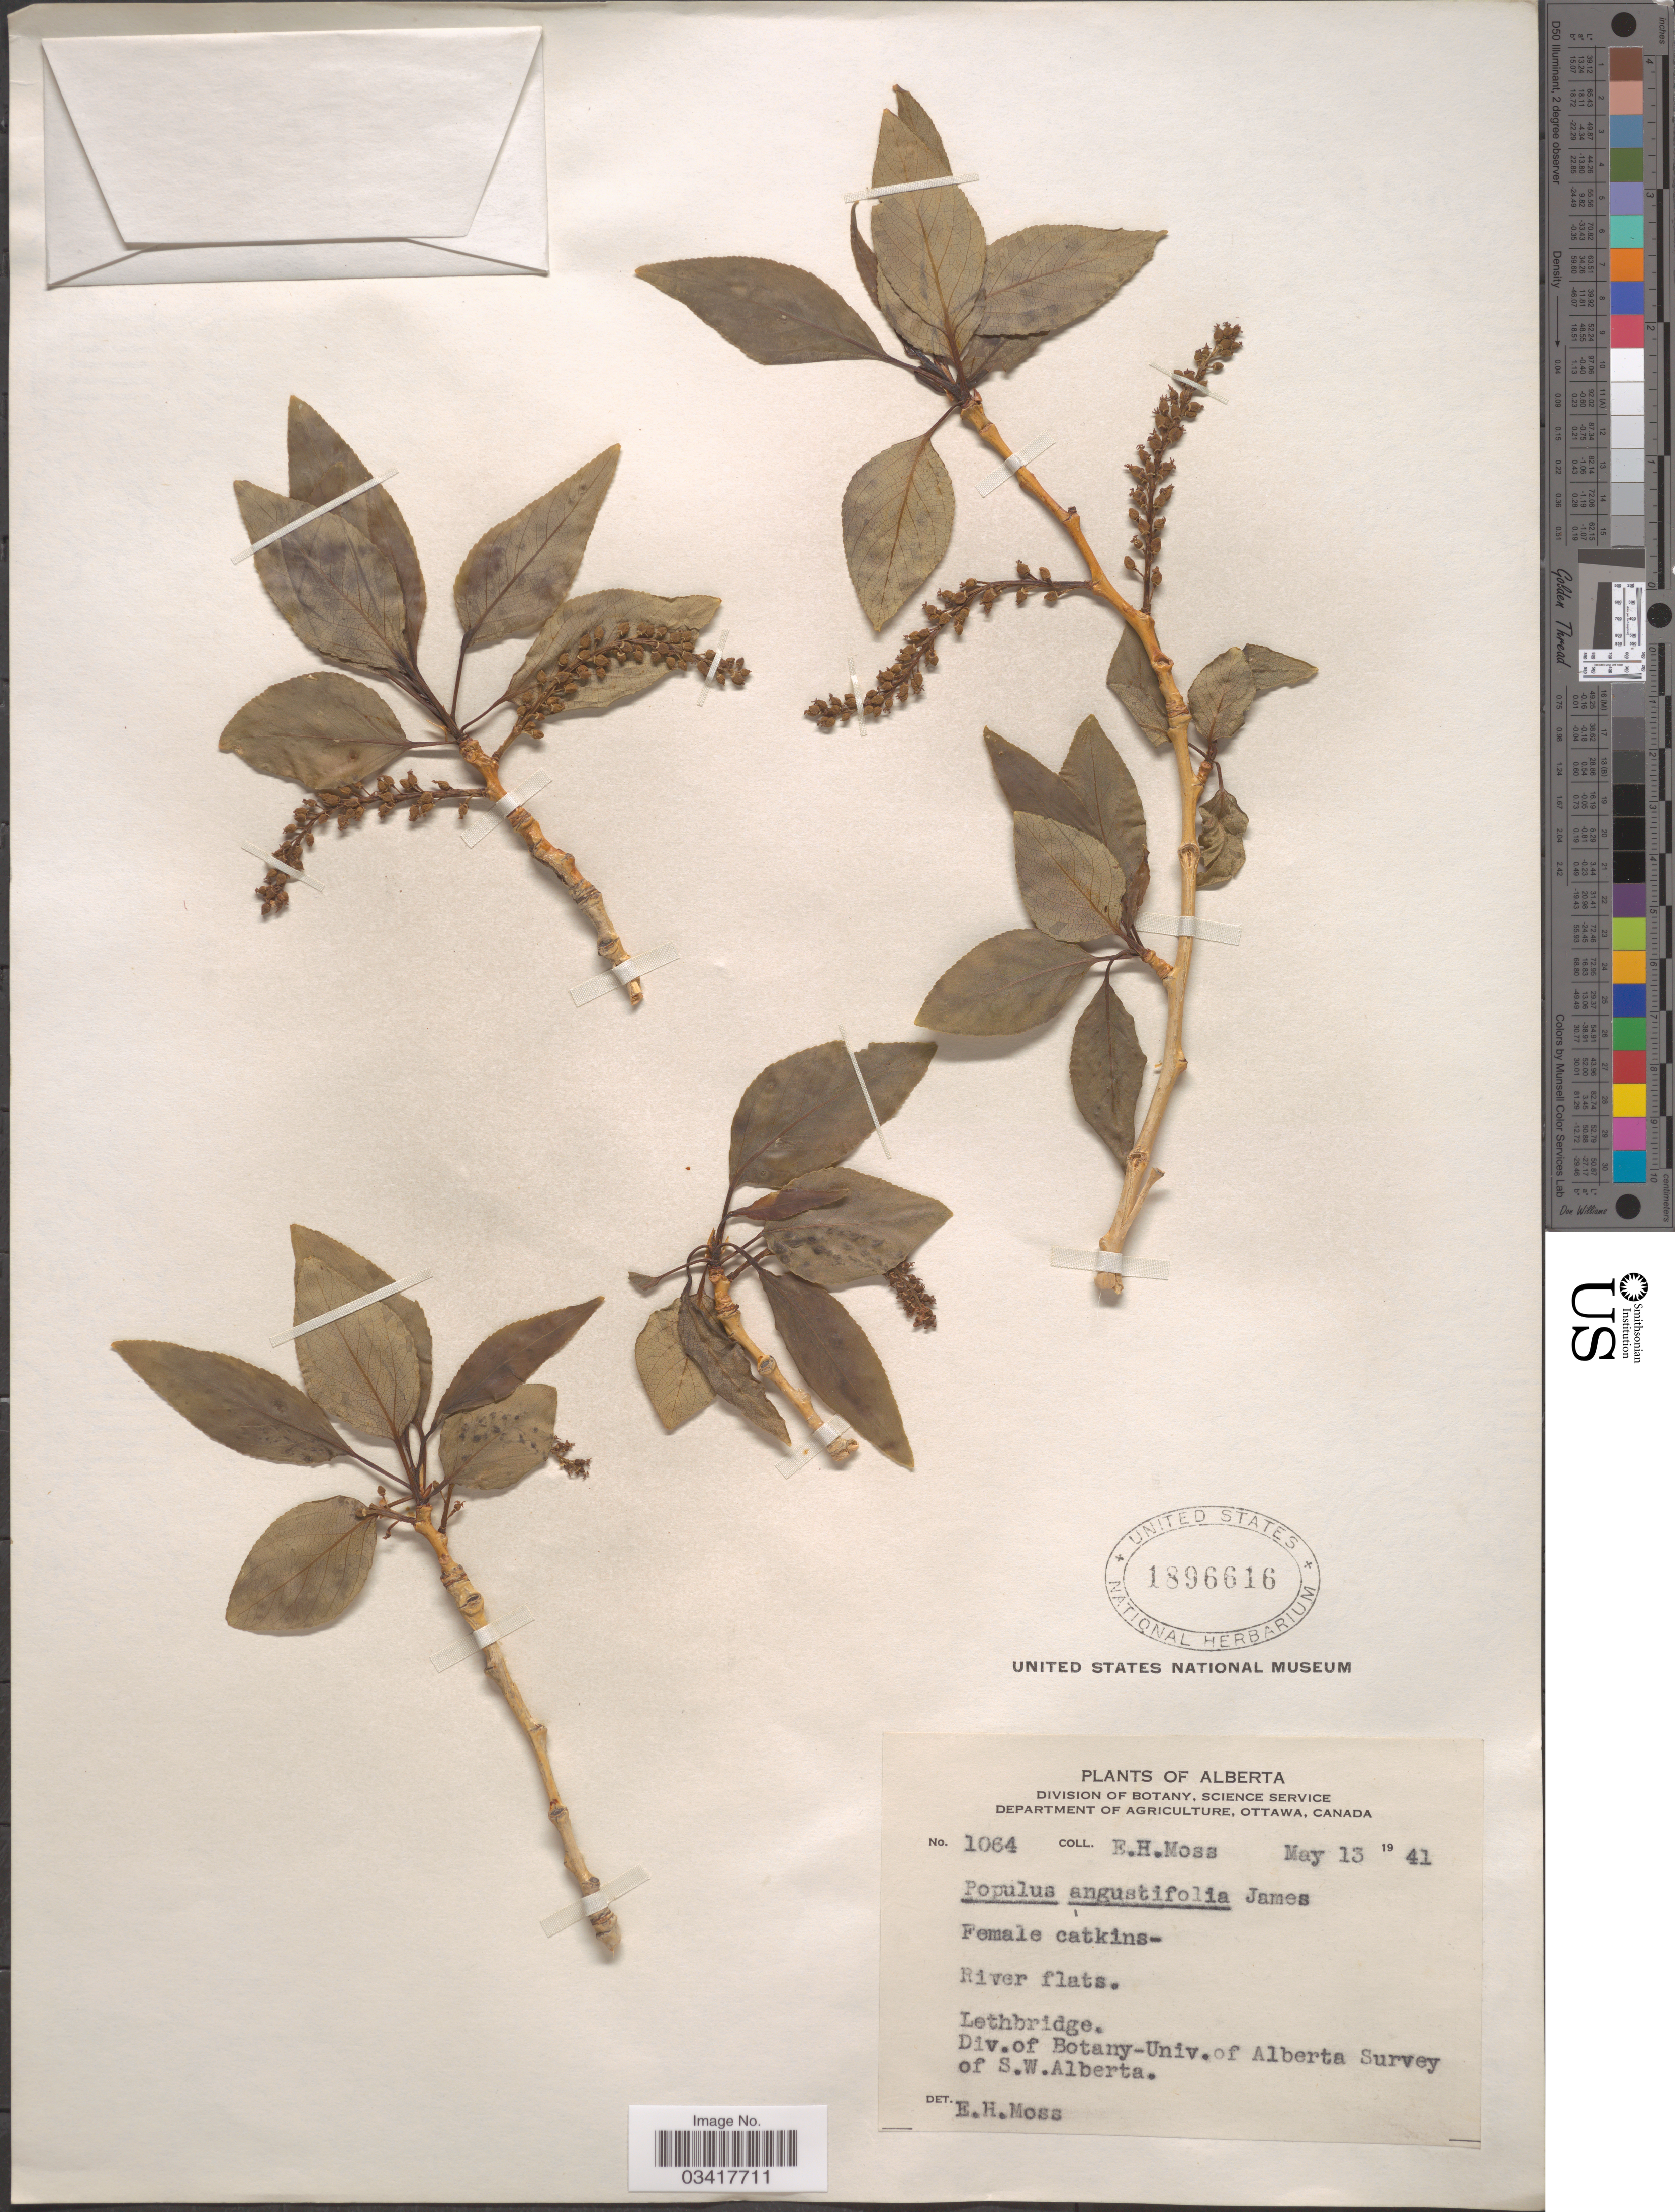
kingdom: Plantae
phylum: Tracheophyta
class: Magnoliopsida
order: Malpighiales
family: Salicaceae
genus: Populus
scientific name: Populus angustifolia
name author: E. James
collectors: E. Moss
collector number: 1064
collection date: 1941-05-13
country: Canada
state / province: Alberta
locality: River flats. Lethbridge. Div. of Botany-Univ. of Alberta Survey of S.W. Alberta.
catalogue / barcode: US 1896616